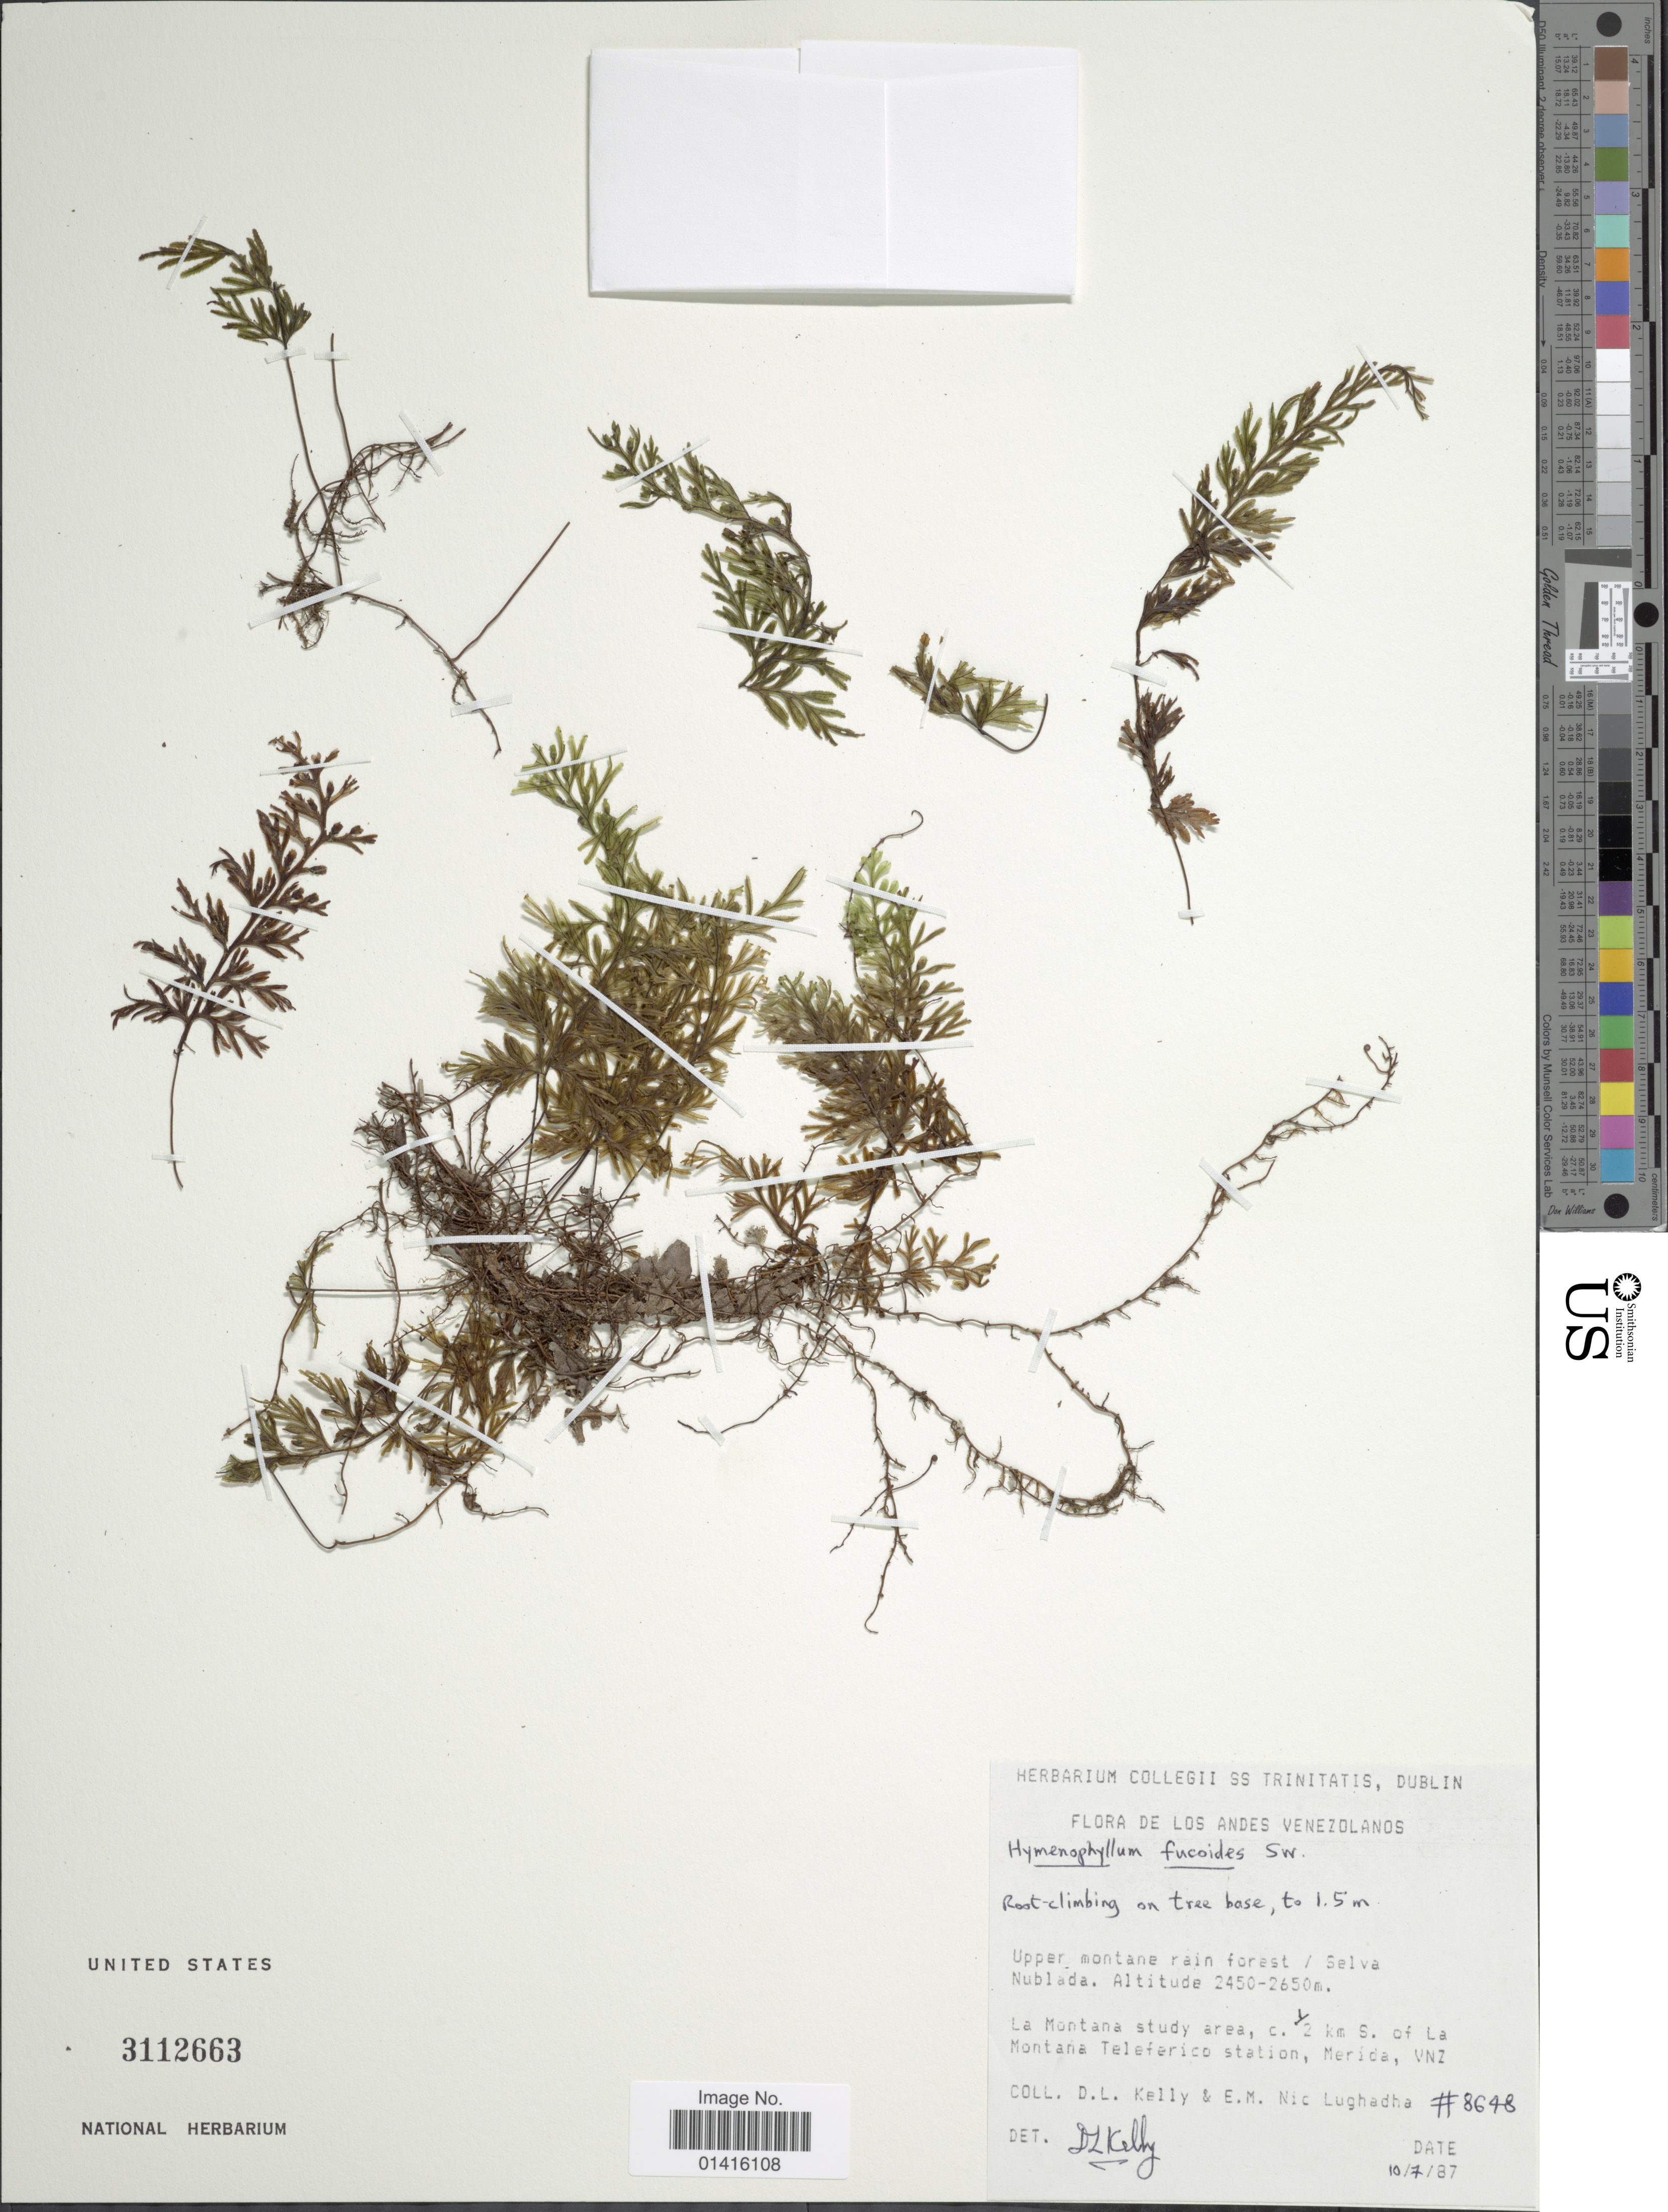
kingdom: Plantae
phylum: Tracheophyta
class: Polypodiopsida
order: Hymenophyllales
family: Hymenophyllaceae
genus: Hymenophyllum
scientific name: Hymenophyllum fucoides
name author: (Sw.) Sw.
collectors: D. Kelly & E. Nic Lughadha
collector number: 8648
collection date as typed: Transcribed d/m/y: 10/7/87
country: Venezuela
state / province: Mérida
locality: Los Andes Venezolanos, Upper montane rain forest/Selva Nublada, La Montana study area, c. 1/2 km S. of La Montana Teleferico station, Merida, VNZ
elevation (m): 2450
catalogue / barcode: US 3112663